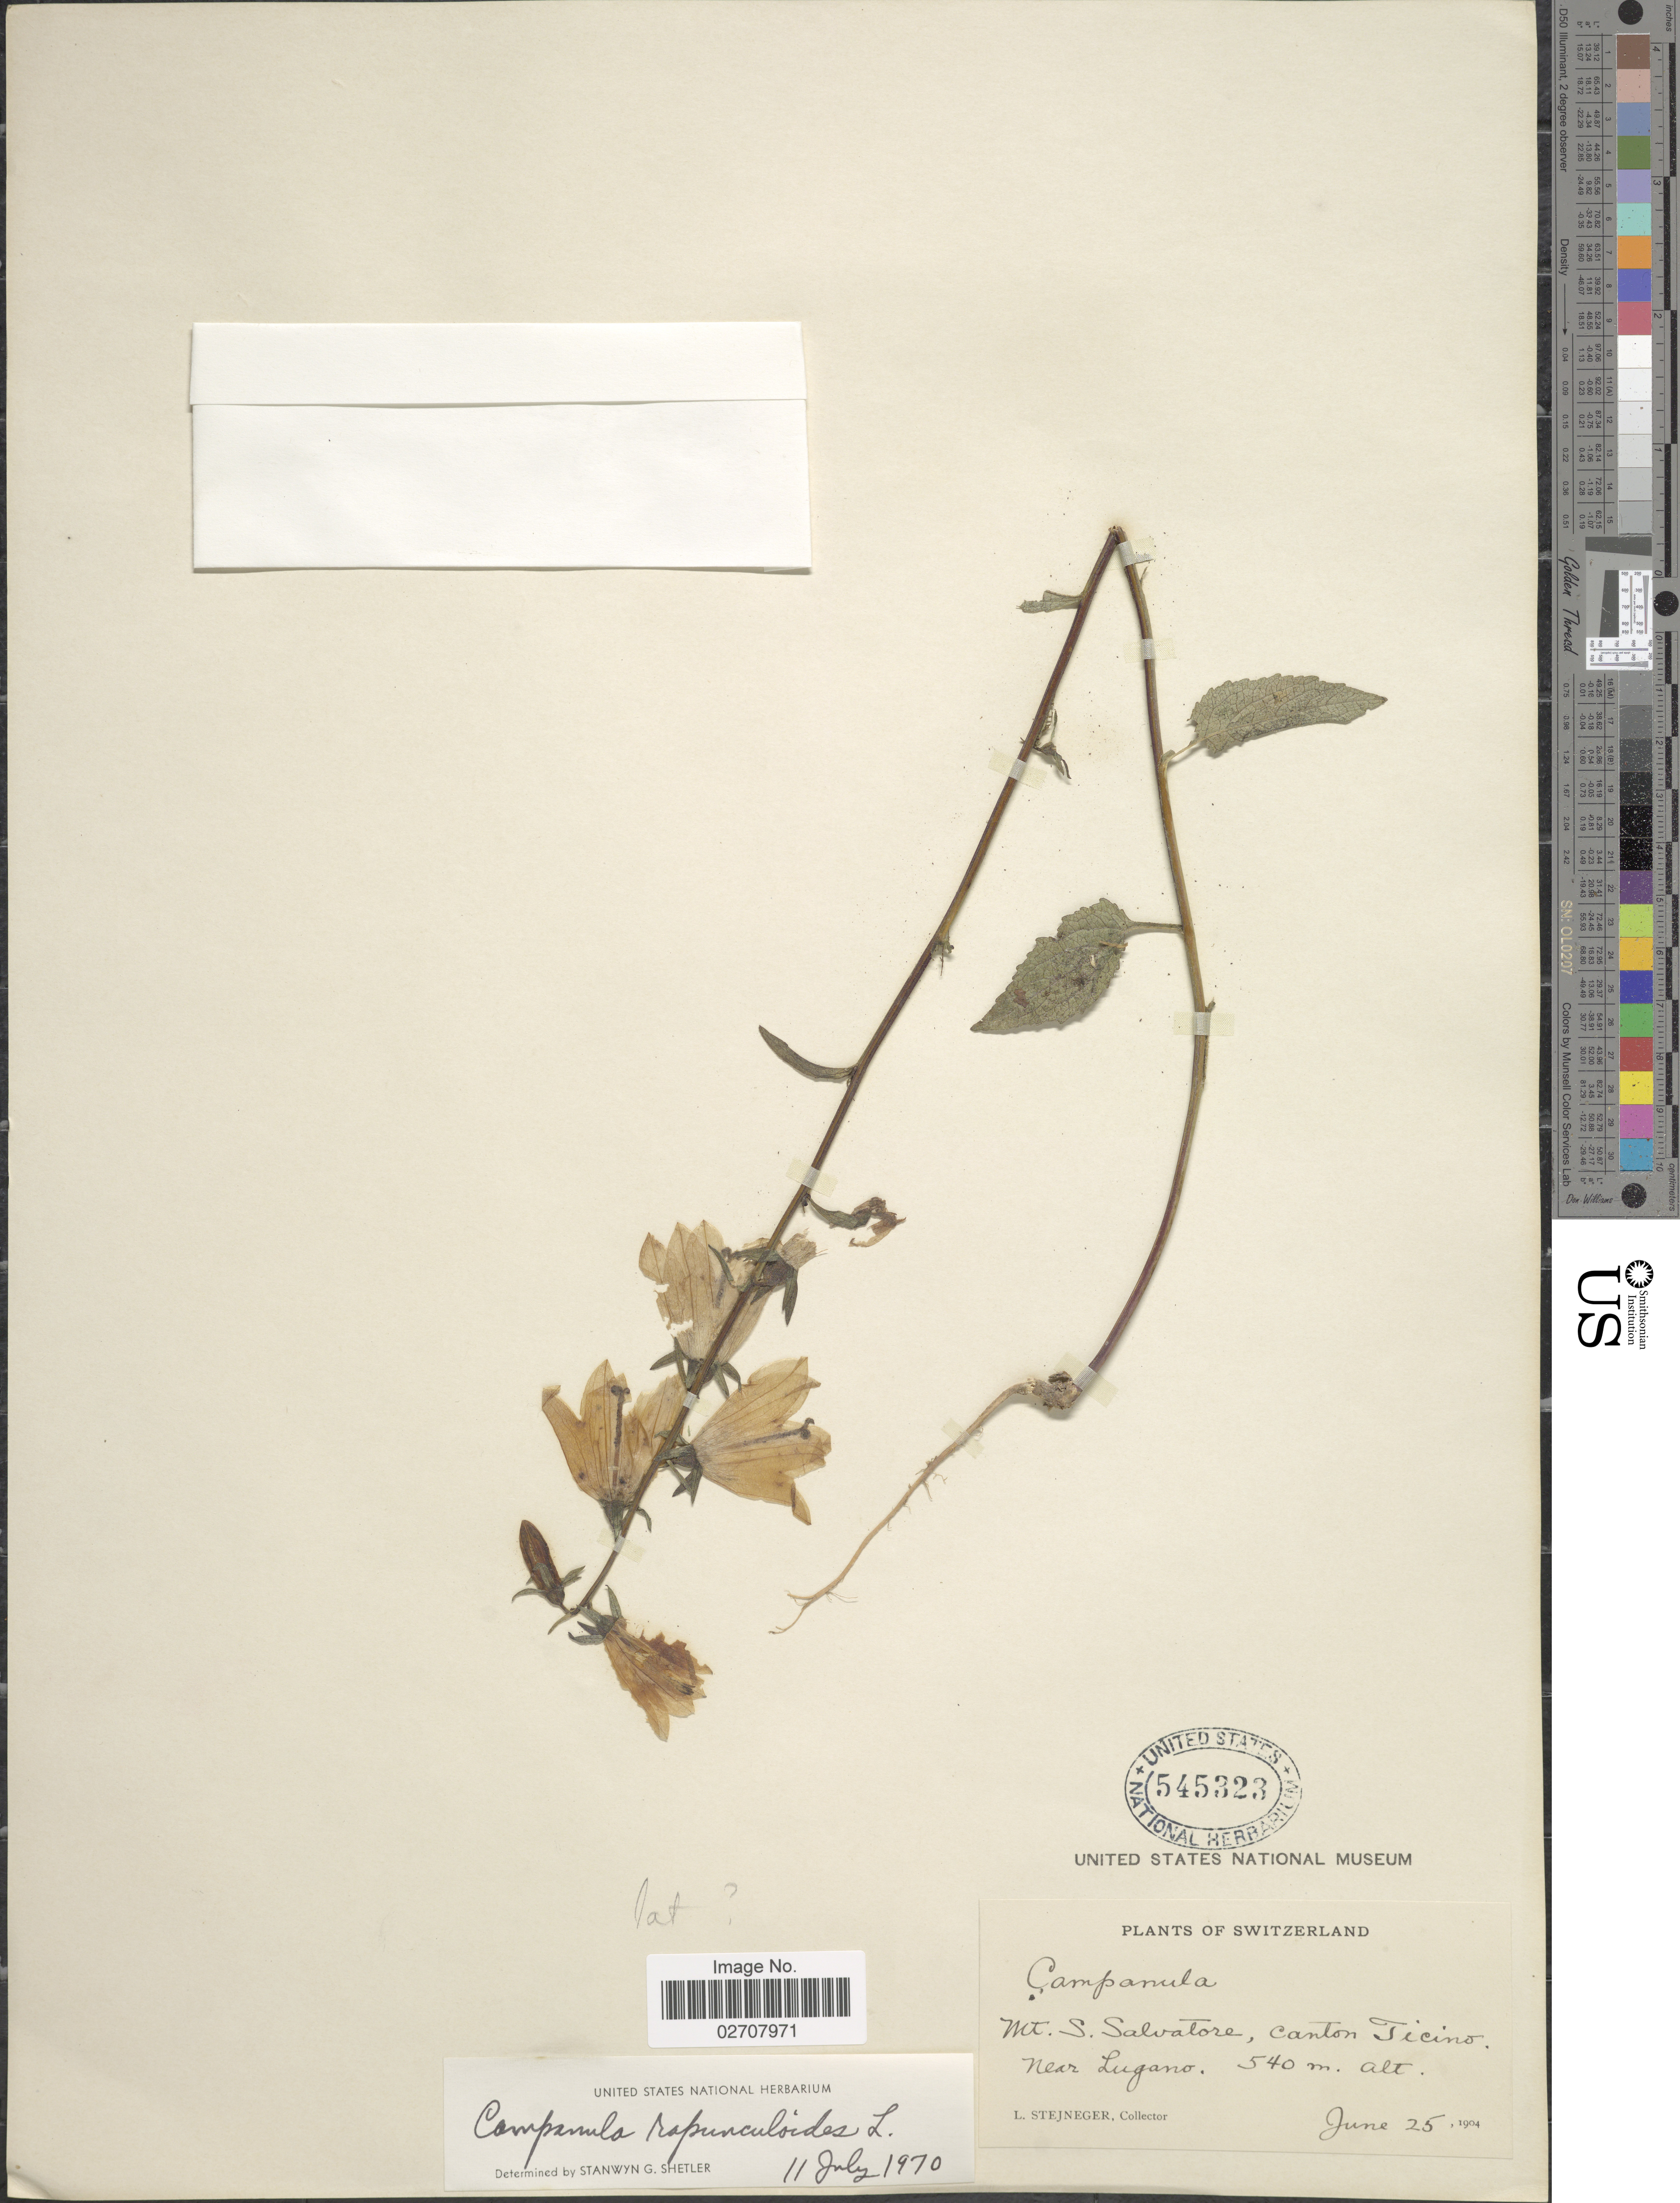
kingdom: Plantae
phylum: Tracheophyta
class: Magnoliopsida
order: Asterales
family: Campanulaceae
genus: Campanula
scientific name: Campanula rapunculoides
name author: L.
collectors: L. Stejneger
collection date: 1904-06-25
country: Switzerland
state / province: Ticino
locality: Mt. S. Salvatore, canton Ticino, near Lugano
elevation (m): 540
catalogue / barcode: US 545323